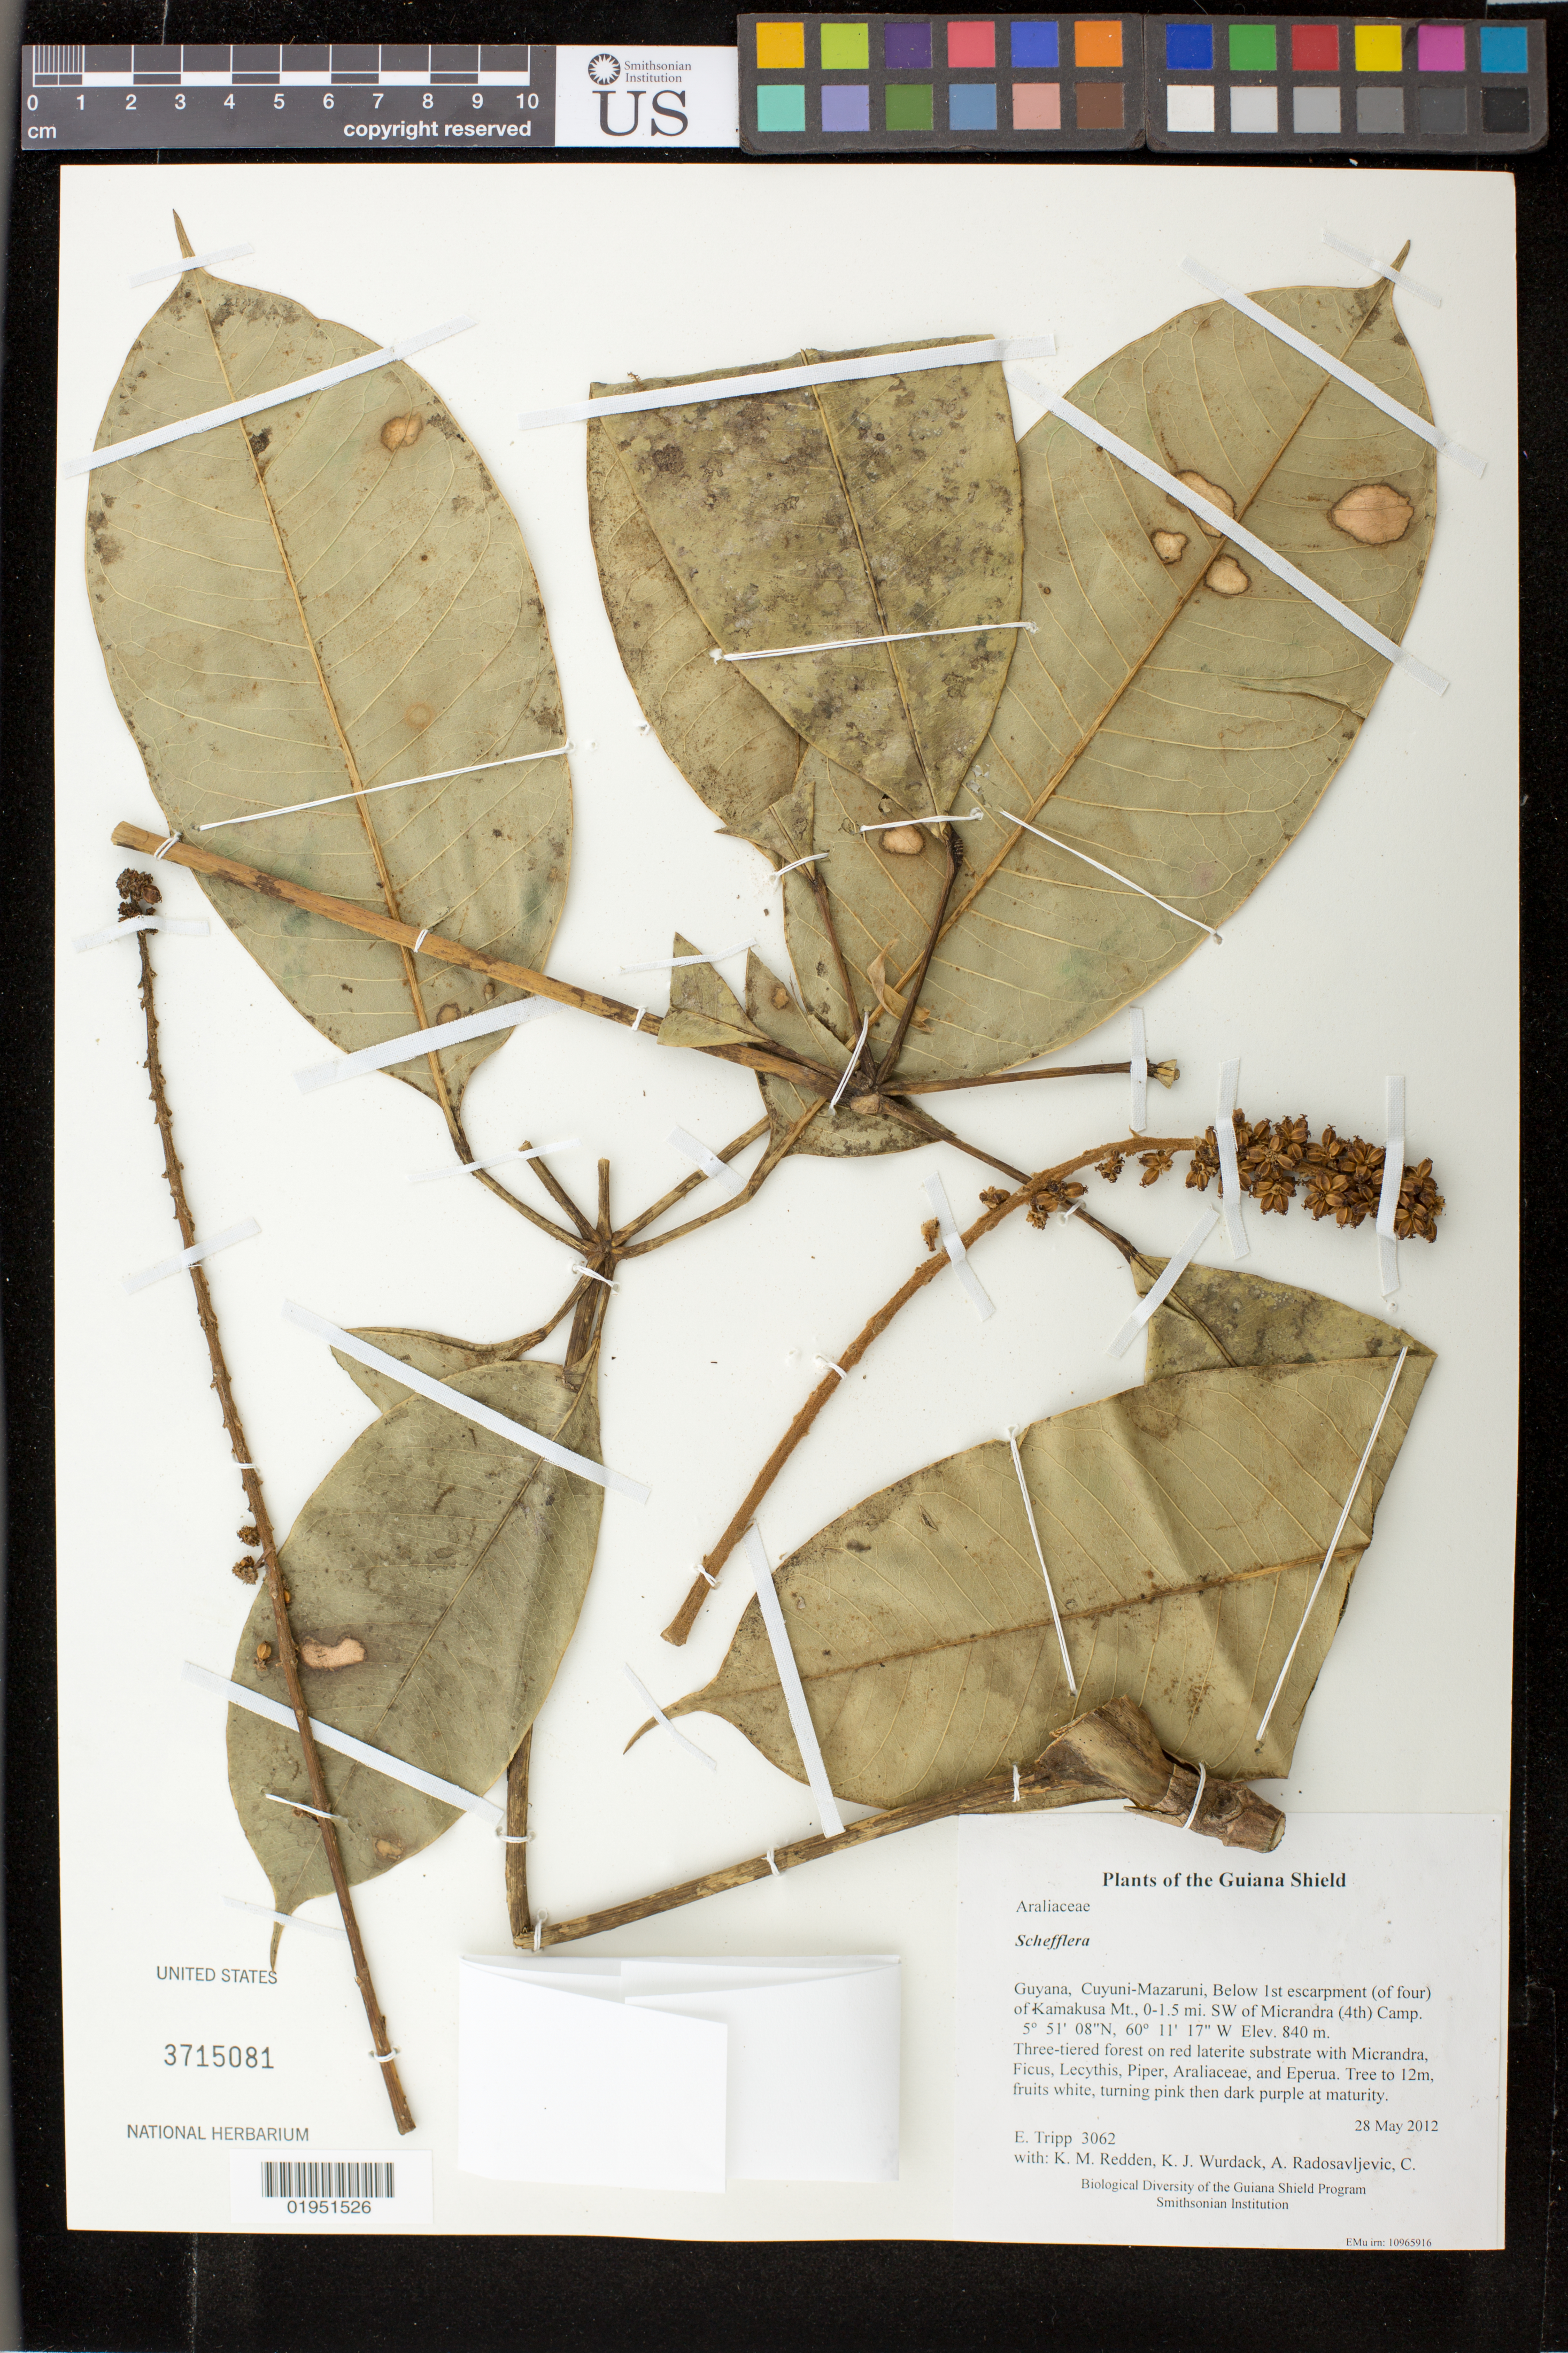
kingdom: Plantae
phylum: Tracheophyta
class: Magnoliopsida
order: Apiales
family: Araliaceae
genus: Schefflera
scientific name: Schefflera sp.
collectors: E. Tripp, K. M. Redden, K. Wurdack, A. Radosavljevic, C. Jacobis & J. Ralph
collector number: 3062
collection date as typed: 28 May 2012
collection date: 2012-05-28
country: Guyana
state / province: Cuyuni-Mazaruni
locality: Below 1st escarpment (of four) of Kamakusa Mt., 0-1.5 mi. SW of Micrandra (4th) Camp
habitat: Three-tiered forest on red laterite substrate with Micrandra, Ficus, Lecythis, Piper, Araliaceae, and Eperua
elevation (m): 840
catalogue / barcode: US 3715081